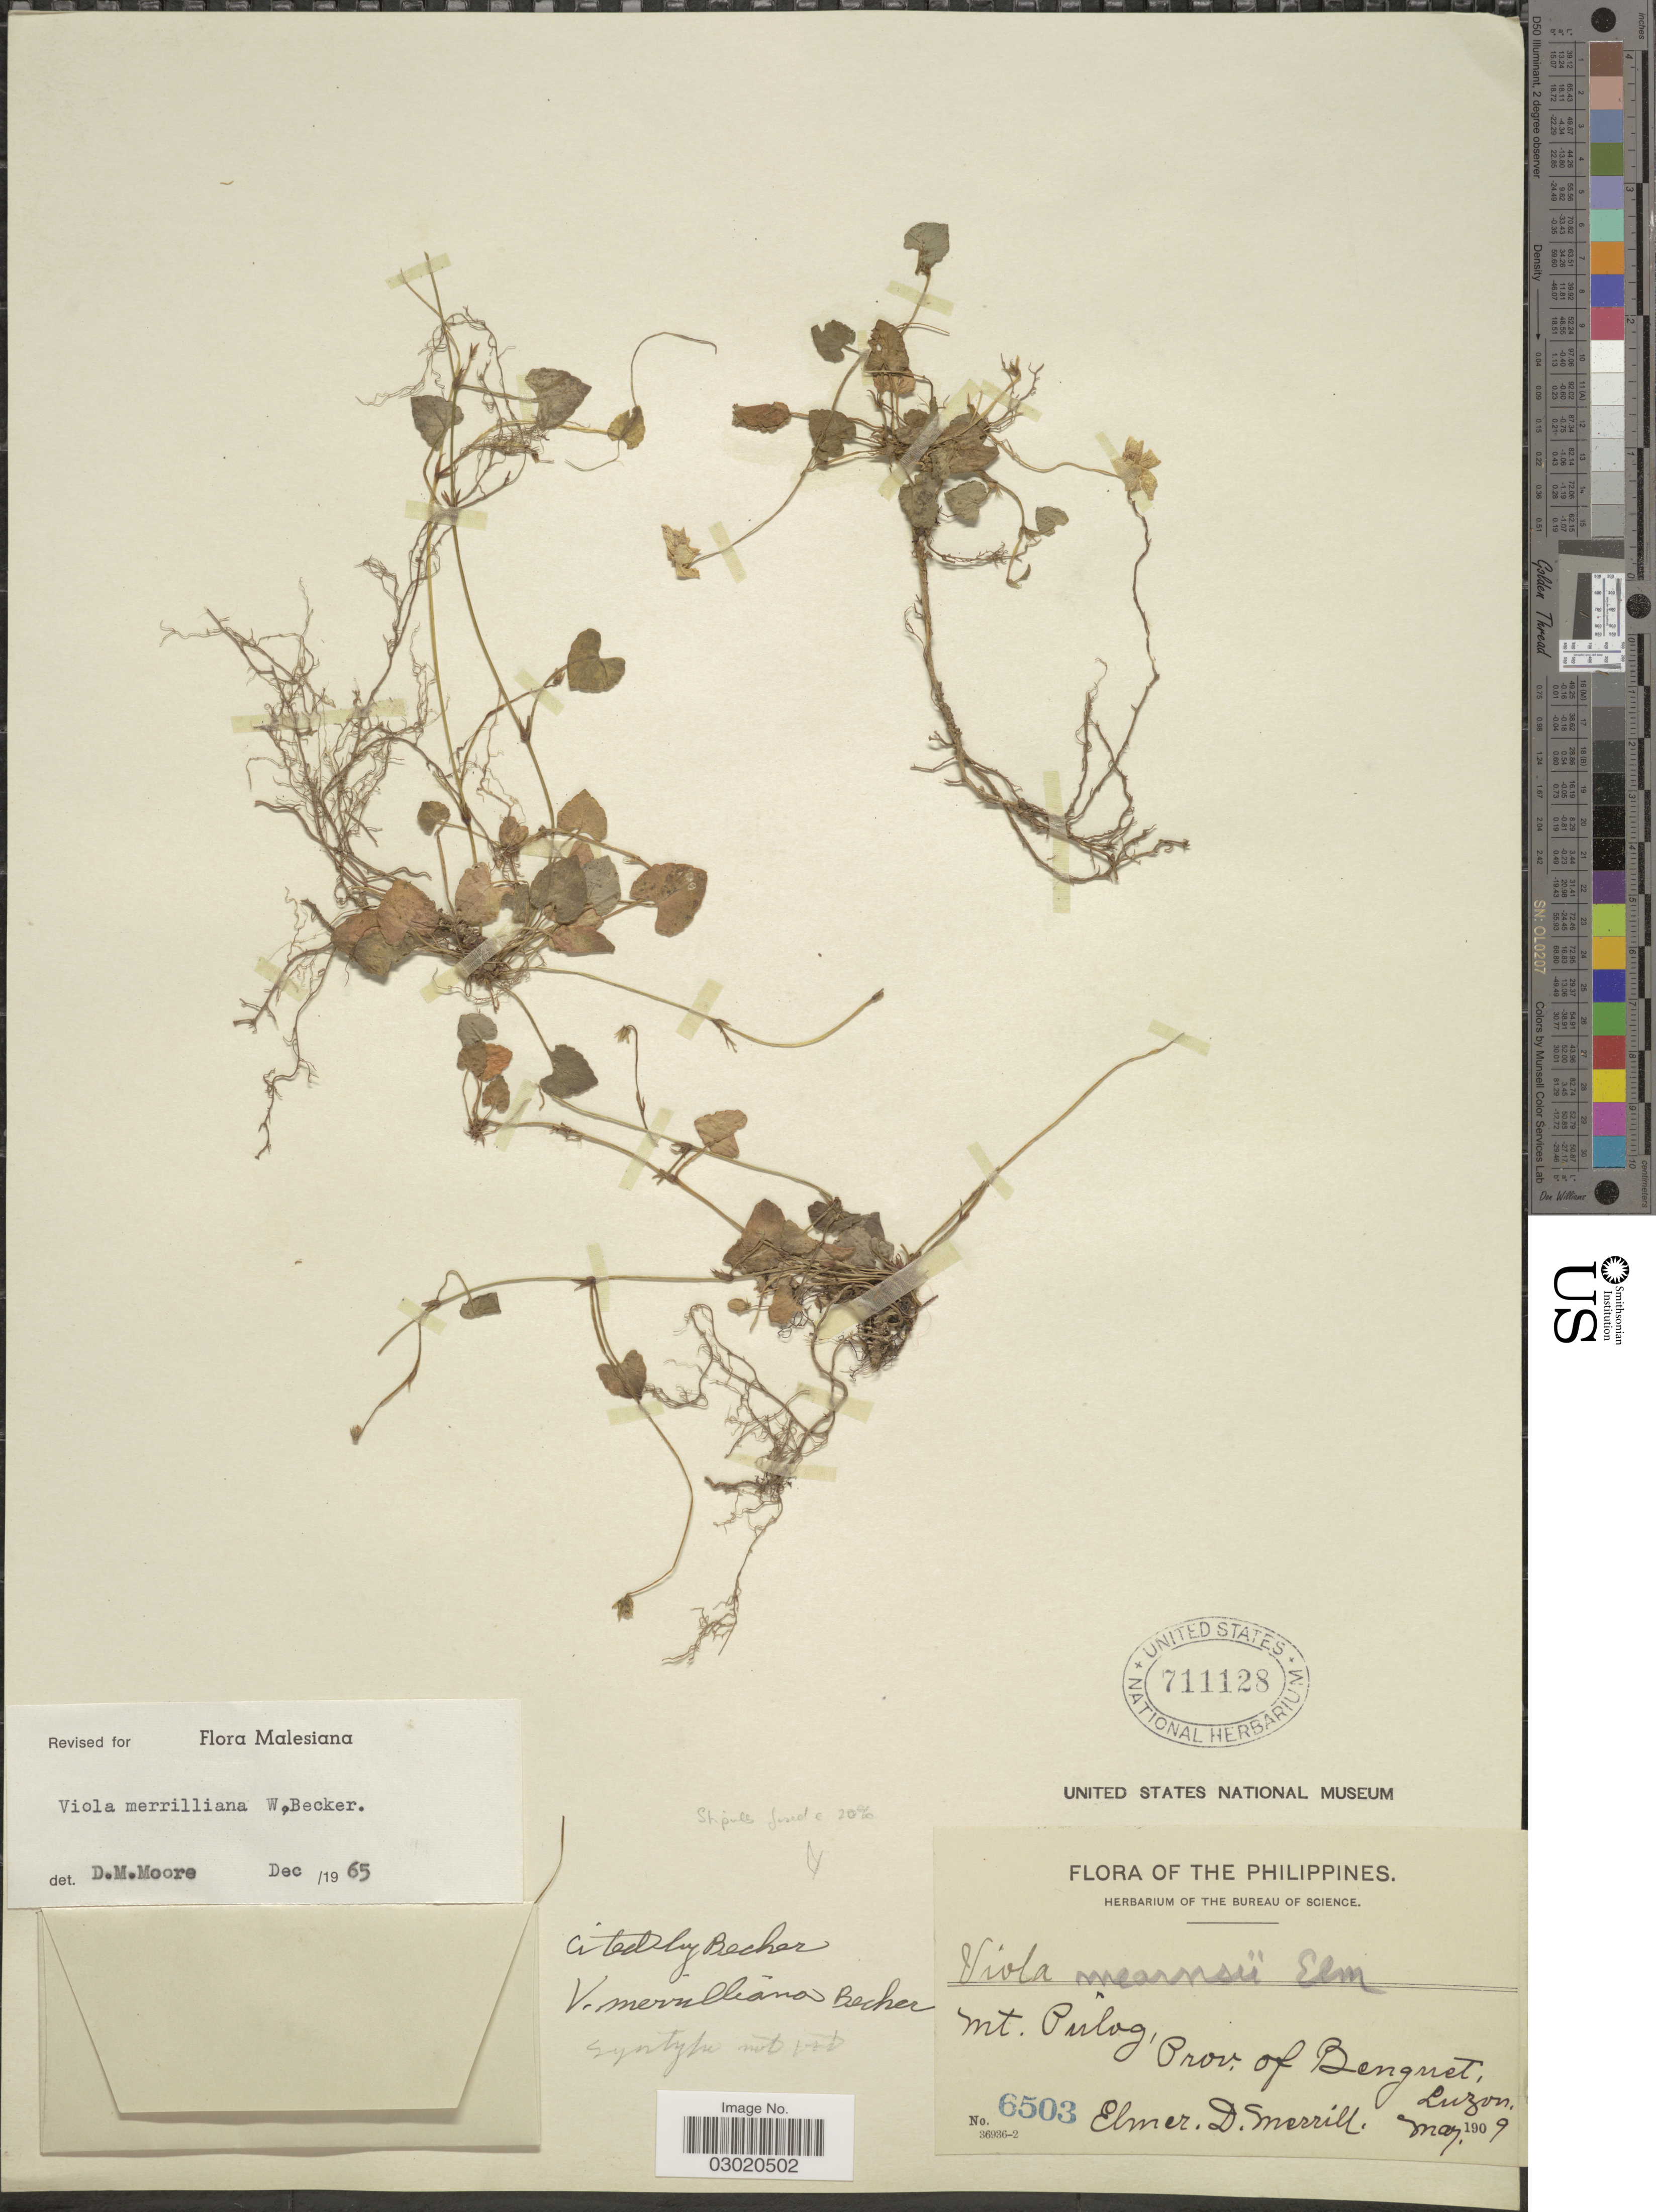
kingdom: Plantae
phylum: Tracheophyta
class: Magnoliopsida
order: Malpighiales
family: Violaceae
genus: Viola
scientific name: Viola merrilliana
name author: W. Becker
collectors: E. D. Merrill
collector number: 6503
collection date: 1909-05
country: Philippines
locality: Mt. Pulog, Prov. of Benguet, Luzon.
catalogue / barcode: US 711128